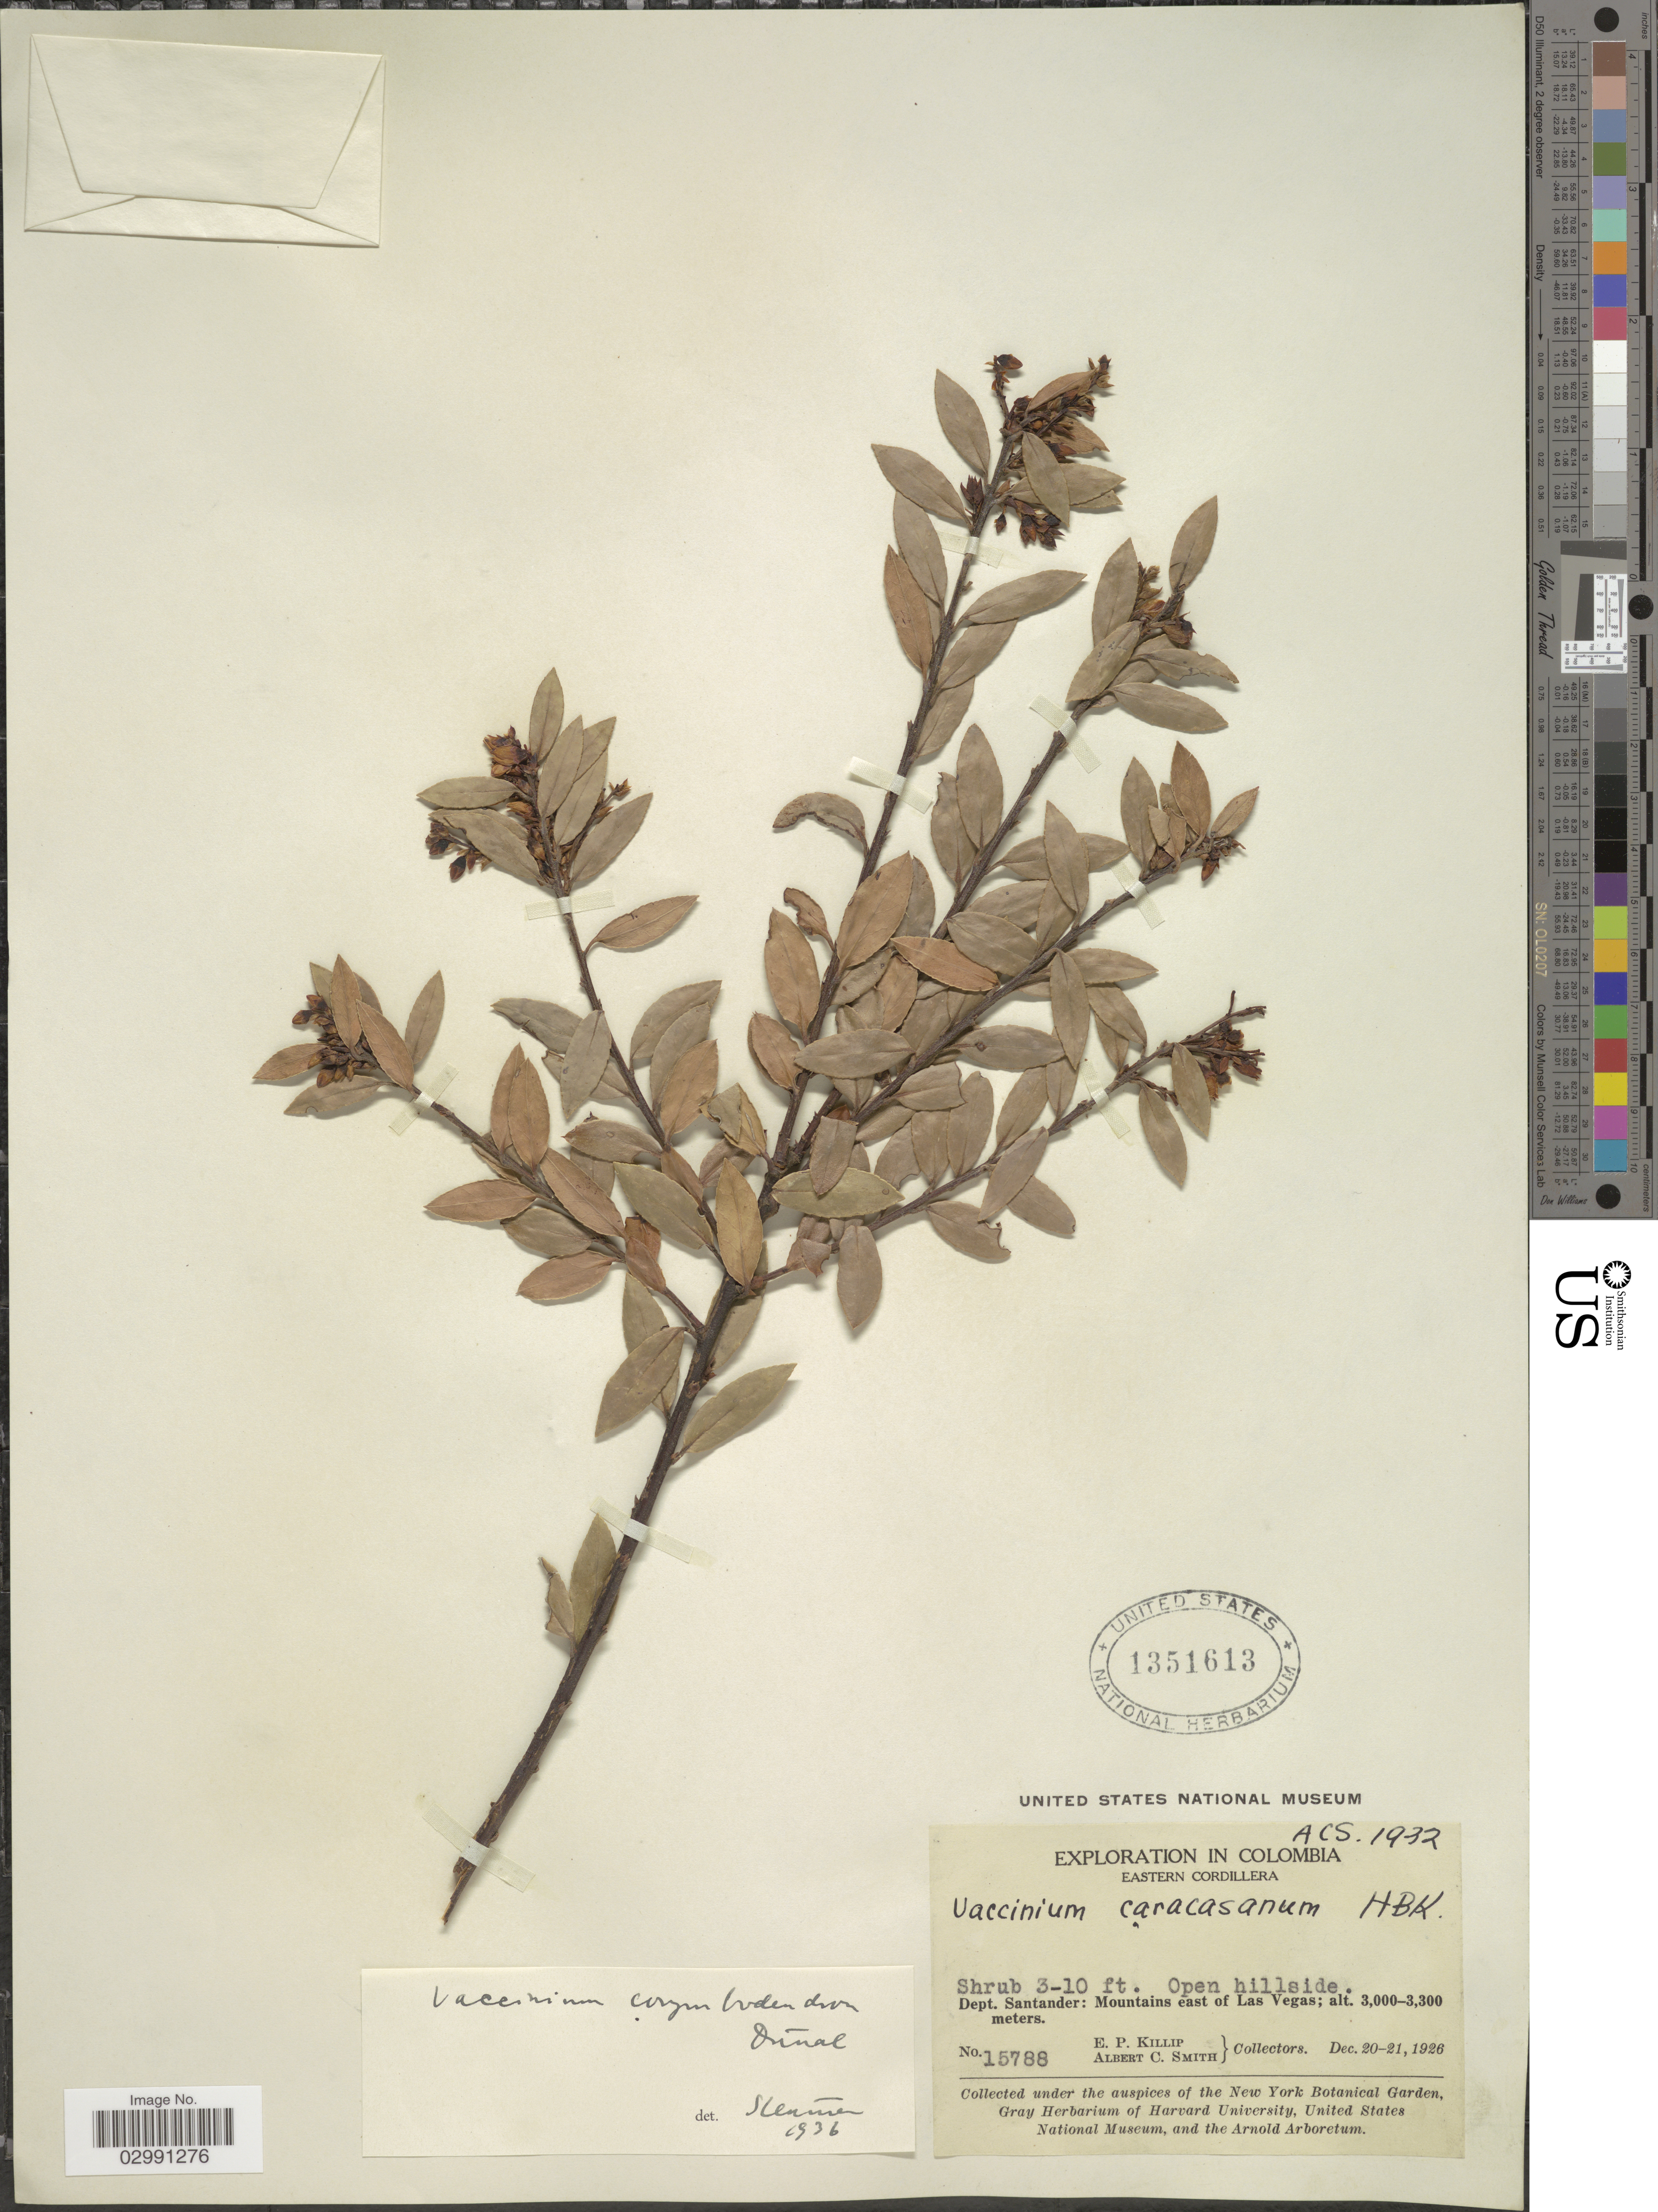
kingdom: Plantae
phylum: Tracheophyta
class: Magnoliopsida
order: Ericales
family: Ericaceae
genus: Vaccinium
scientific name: Vaccinium corymbodendron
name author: Dunal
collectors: E. P. Killip & A. C. Smith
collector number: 15788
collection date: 1926-12-20/1926-12-21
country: Colombia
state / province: Santander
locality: Eastern Cordillera. Dept. Santander: Mountains east of Las Vegas.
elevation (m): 3000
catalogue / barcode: US 1351613